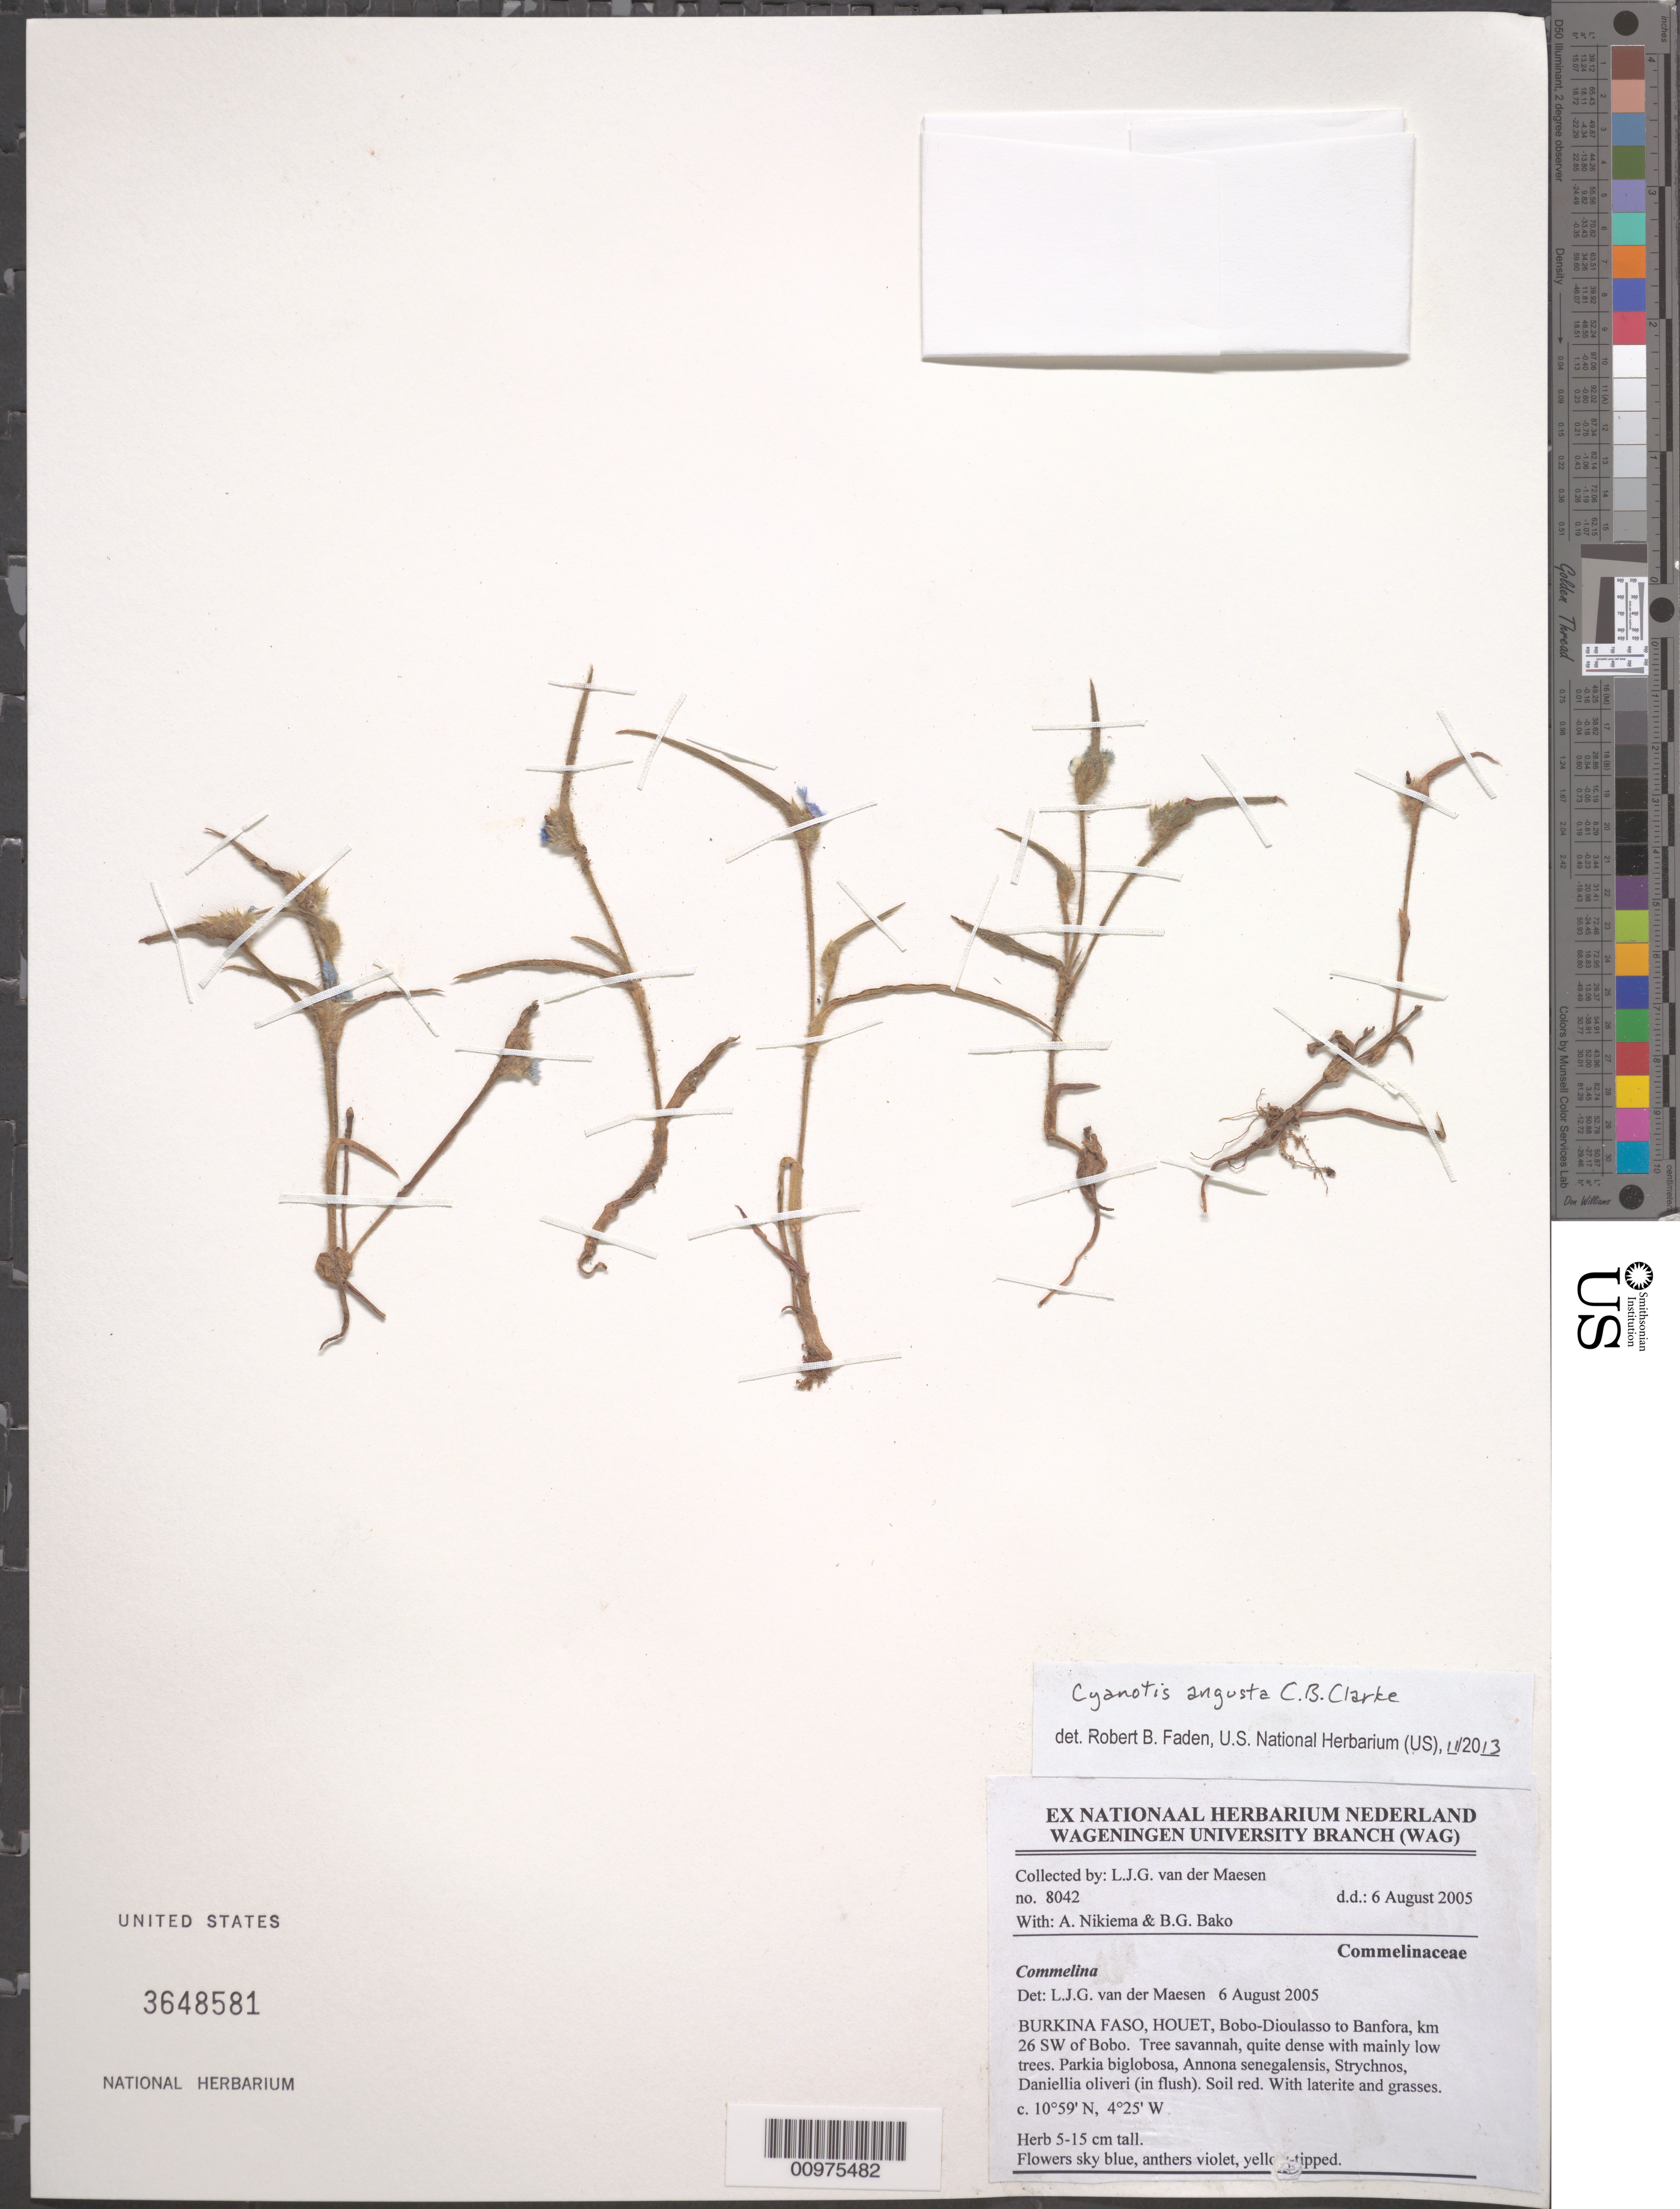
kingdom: Plantae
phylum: Tracheophyta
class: Liliopsida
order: Commelinales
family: Commelinaceae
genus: Cyanotis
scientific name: Cyanotis angusta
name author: C.B. Clarke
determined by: Faden, Robert B., (US), Smithsonian Institution - National Museum of Natural History (UNITED STATES)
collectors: L. van der Maesen et al.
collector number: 8042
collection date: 2005-08-06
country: Burkina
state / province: Hauts-Bassins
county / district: Houet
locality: Bobo-Dioulasso to Banfora, km 26 SW of Bobo.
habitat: Tree savannah, quite dense with mainly low trees. Parkia biglobosa, Annona senegalensis, Strychnos, Daniellia oliveri (in flush). Soil red. With laterite and grasses.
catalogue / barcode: US 3648581